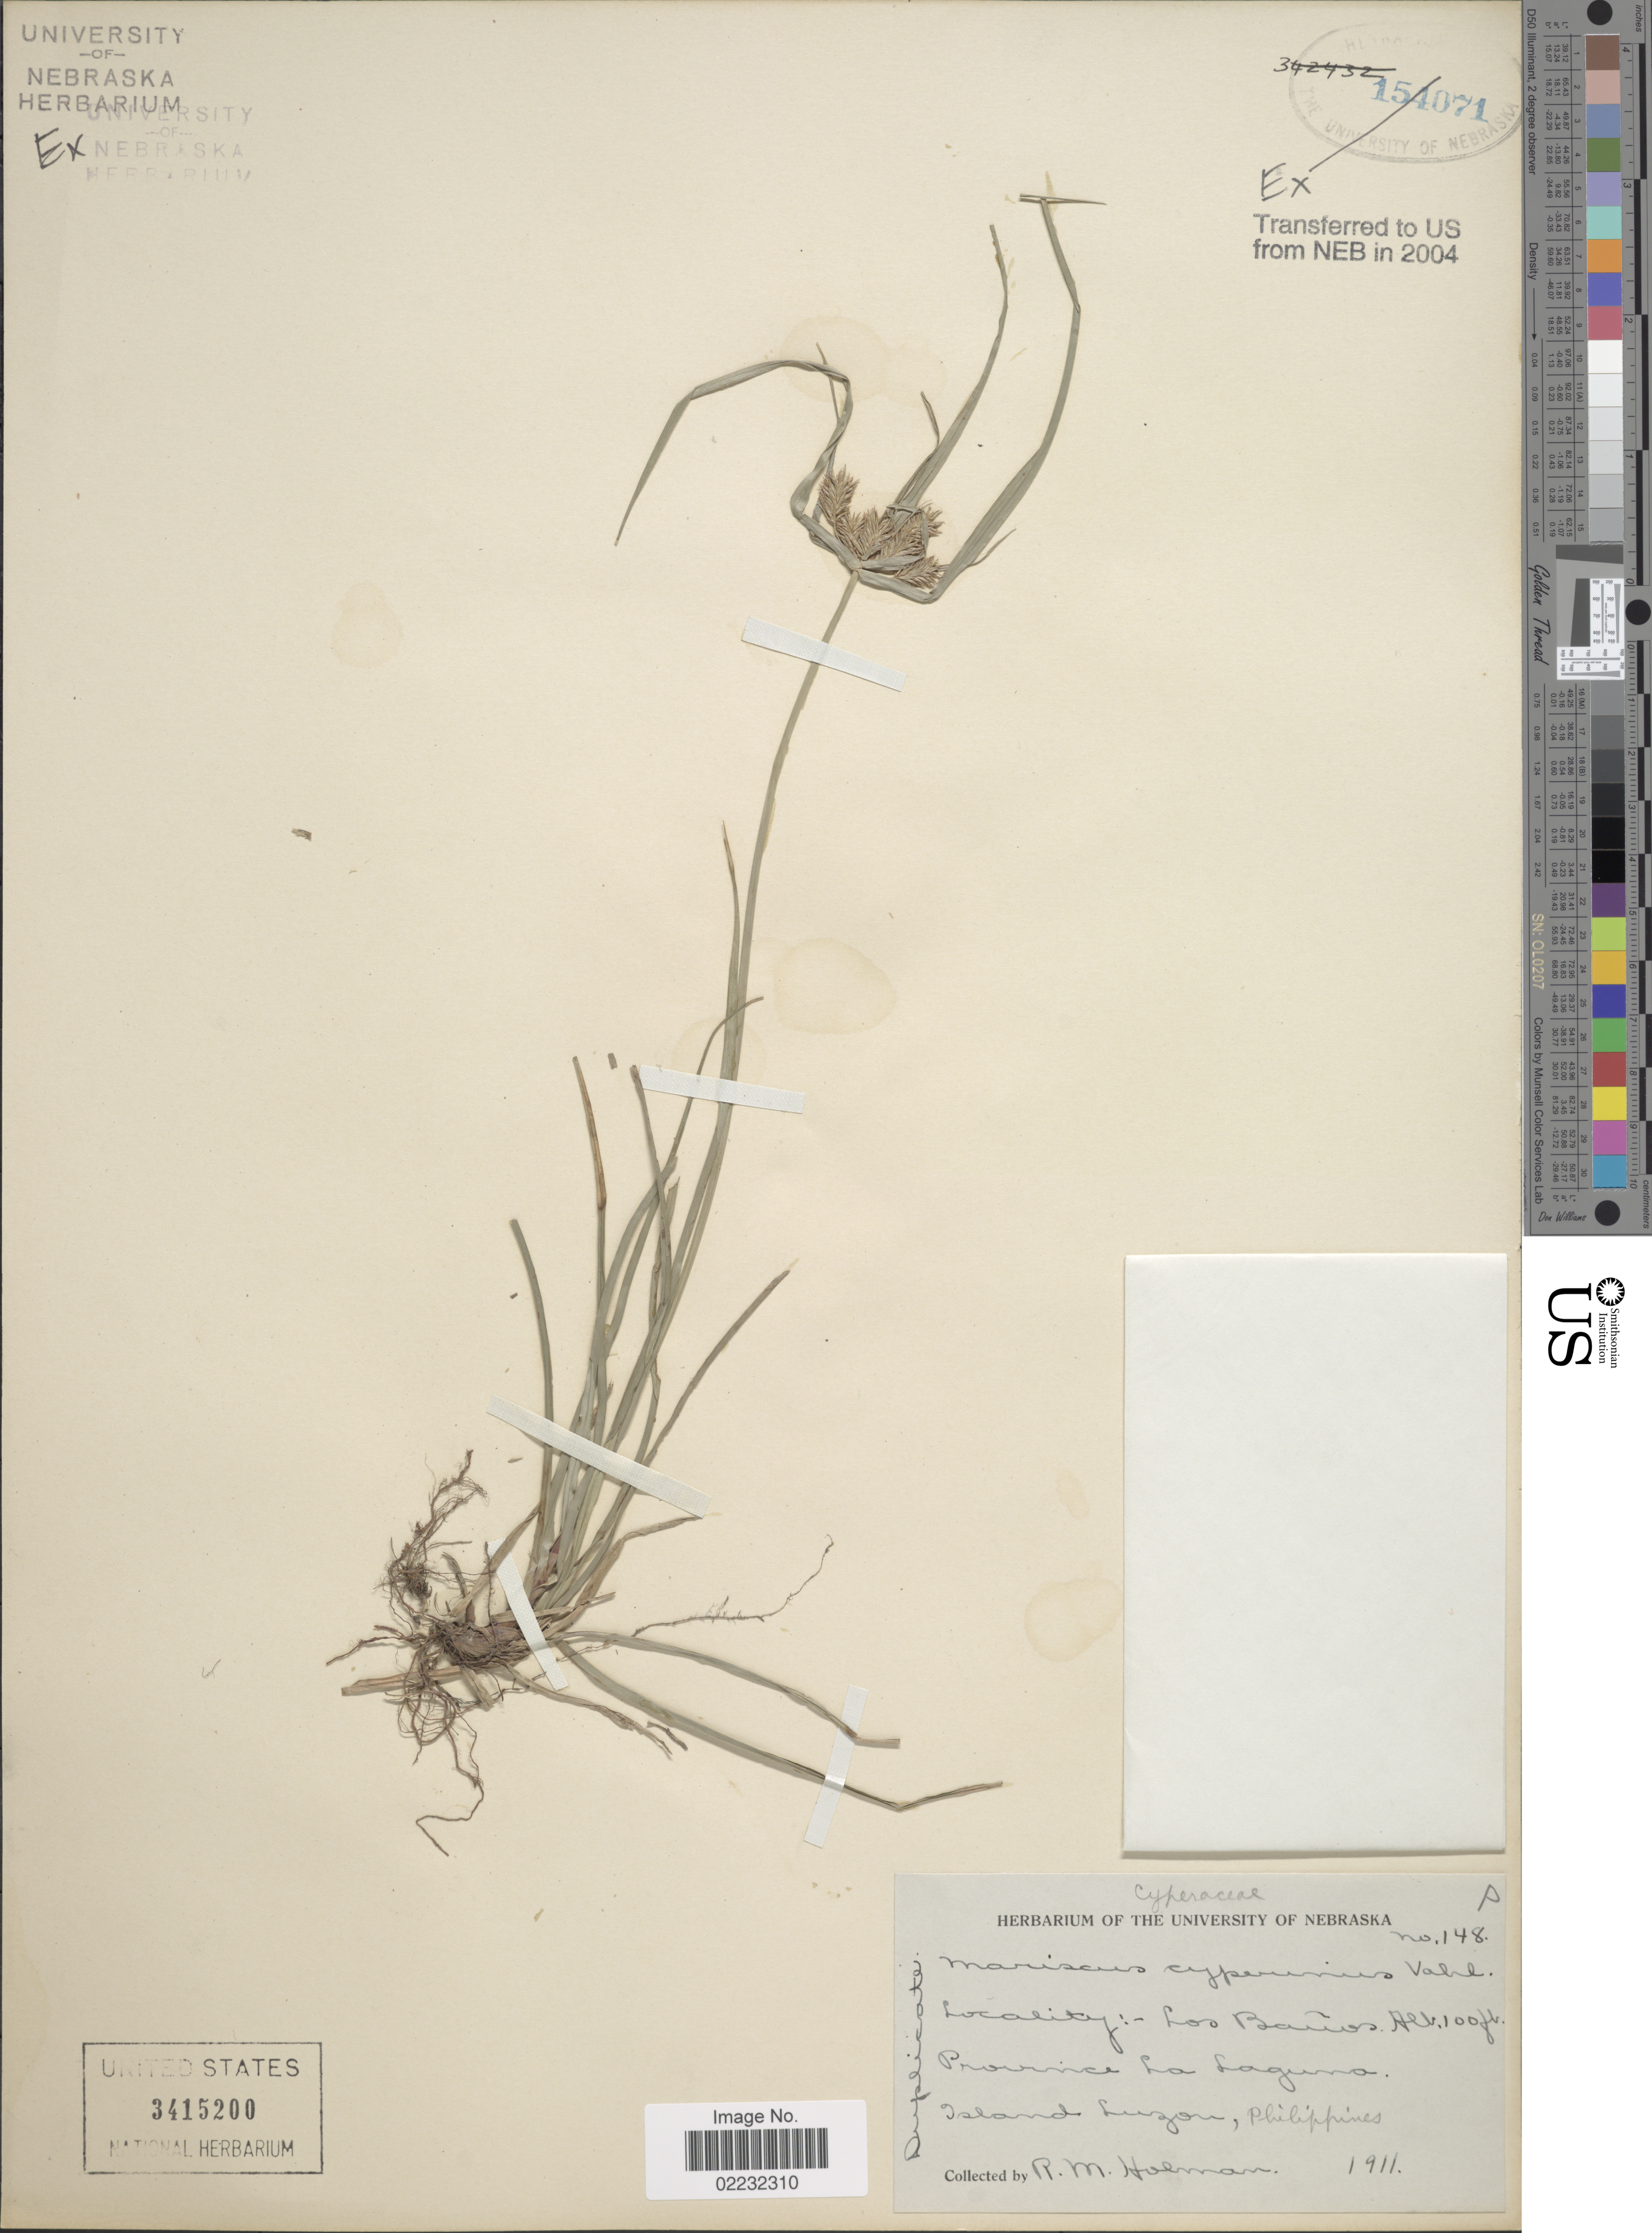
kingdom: Plantae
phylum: Tracheophyta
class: Liliopsida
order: Poales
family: Cyperaceae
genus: Cyperus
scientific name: Cyperus cyperinus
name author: (Retz.) Valck. Sur.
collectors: R. Holman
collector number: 148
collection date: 1911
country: Philippines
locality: Los Banos, Province La Laguna, Island Luzon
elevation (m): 30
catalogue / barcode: US 3415200